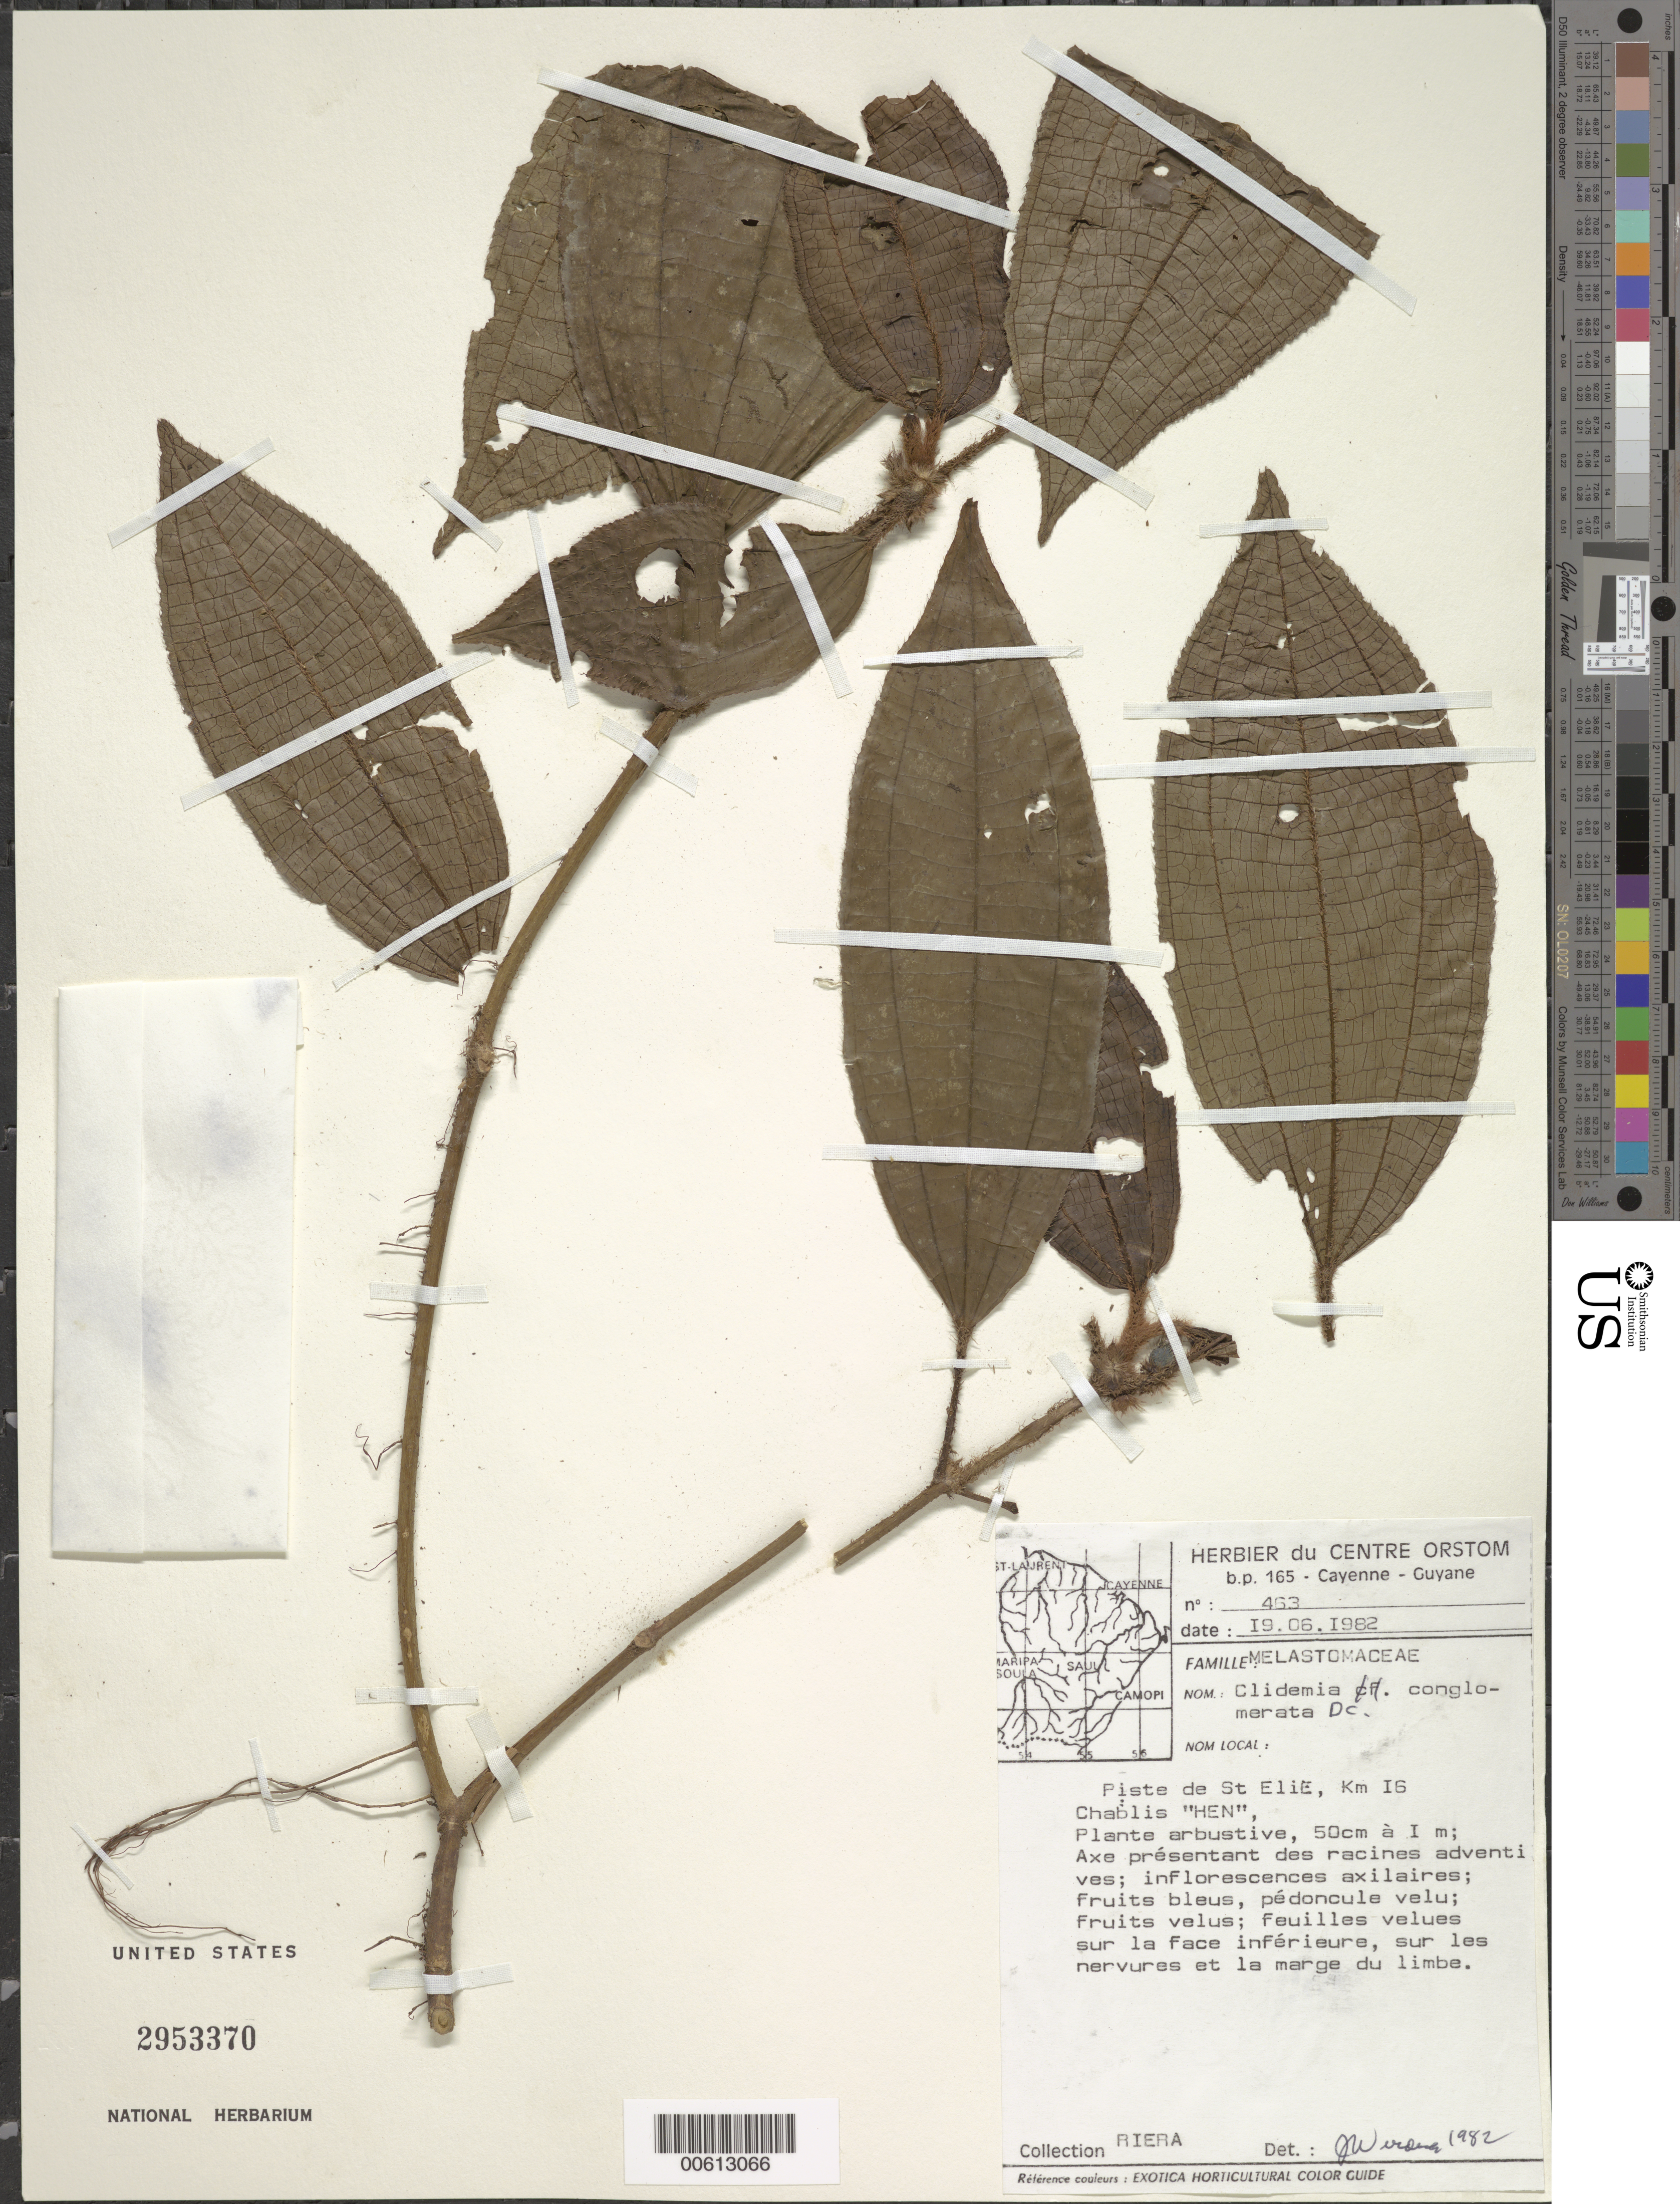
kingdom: Plantae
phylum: Tracheophyta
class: Magnoliopsida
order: Myrtales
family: Melastomataceae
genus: Clidemia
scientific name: Clidemia conglomerata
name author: DC.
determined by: Wurdack, John J., (US), US (UNITED STATES)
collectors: B. Riéra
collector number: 463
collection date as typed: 19-Jun-82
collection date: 1982-06-19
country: French Guiana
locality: Piste de Saint-Élie, pk. 16, Chablis "Hen"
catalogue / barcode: US 2953370